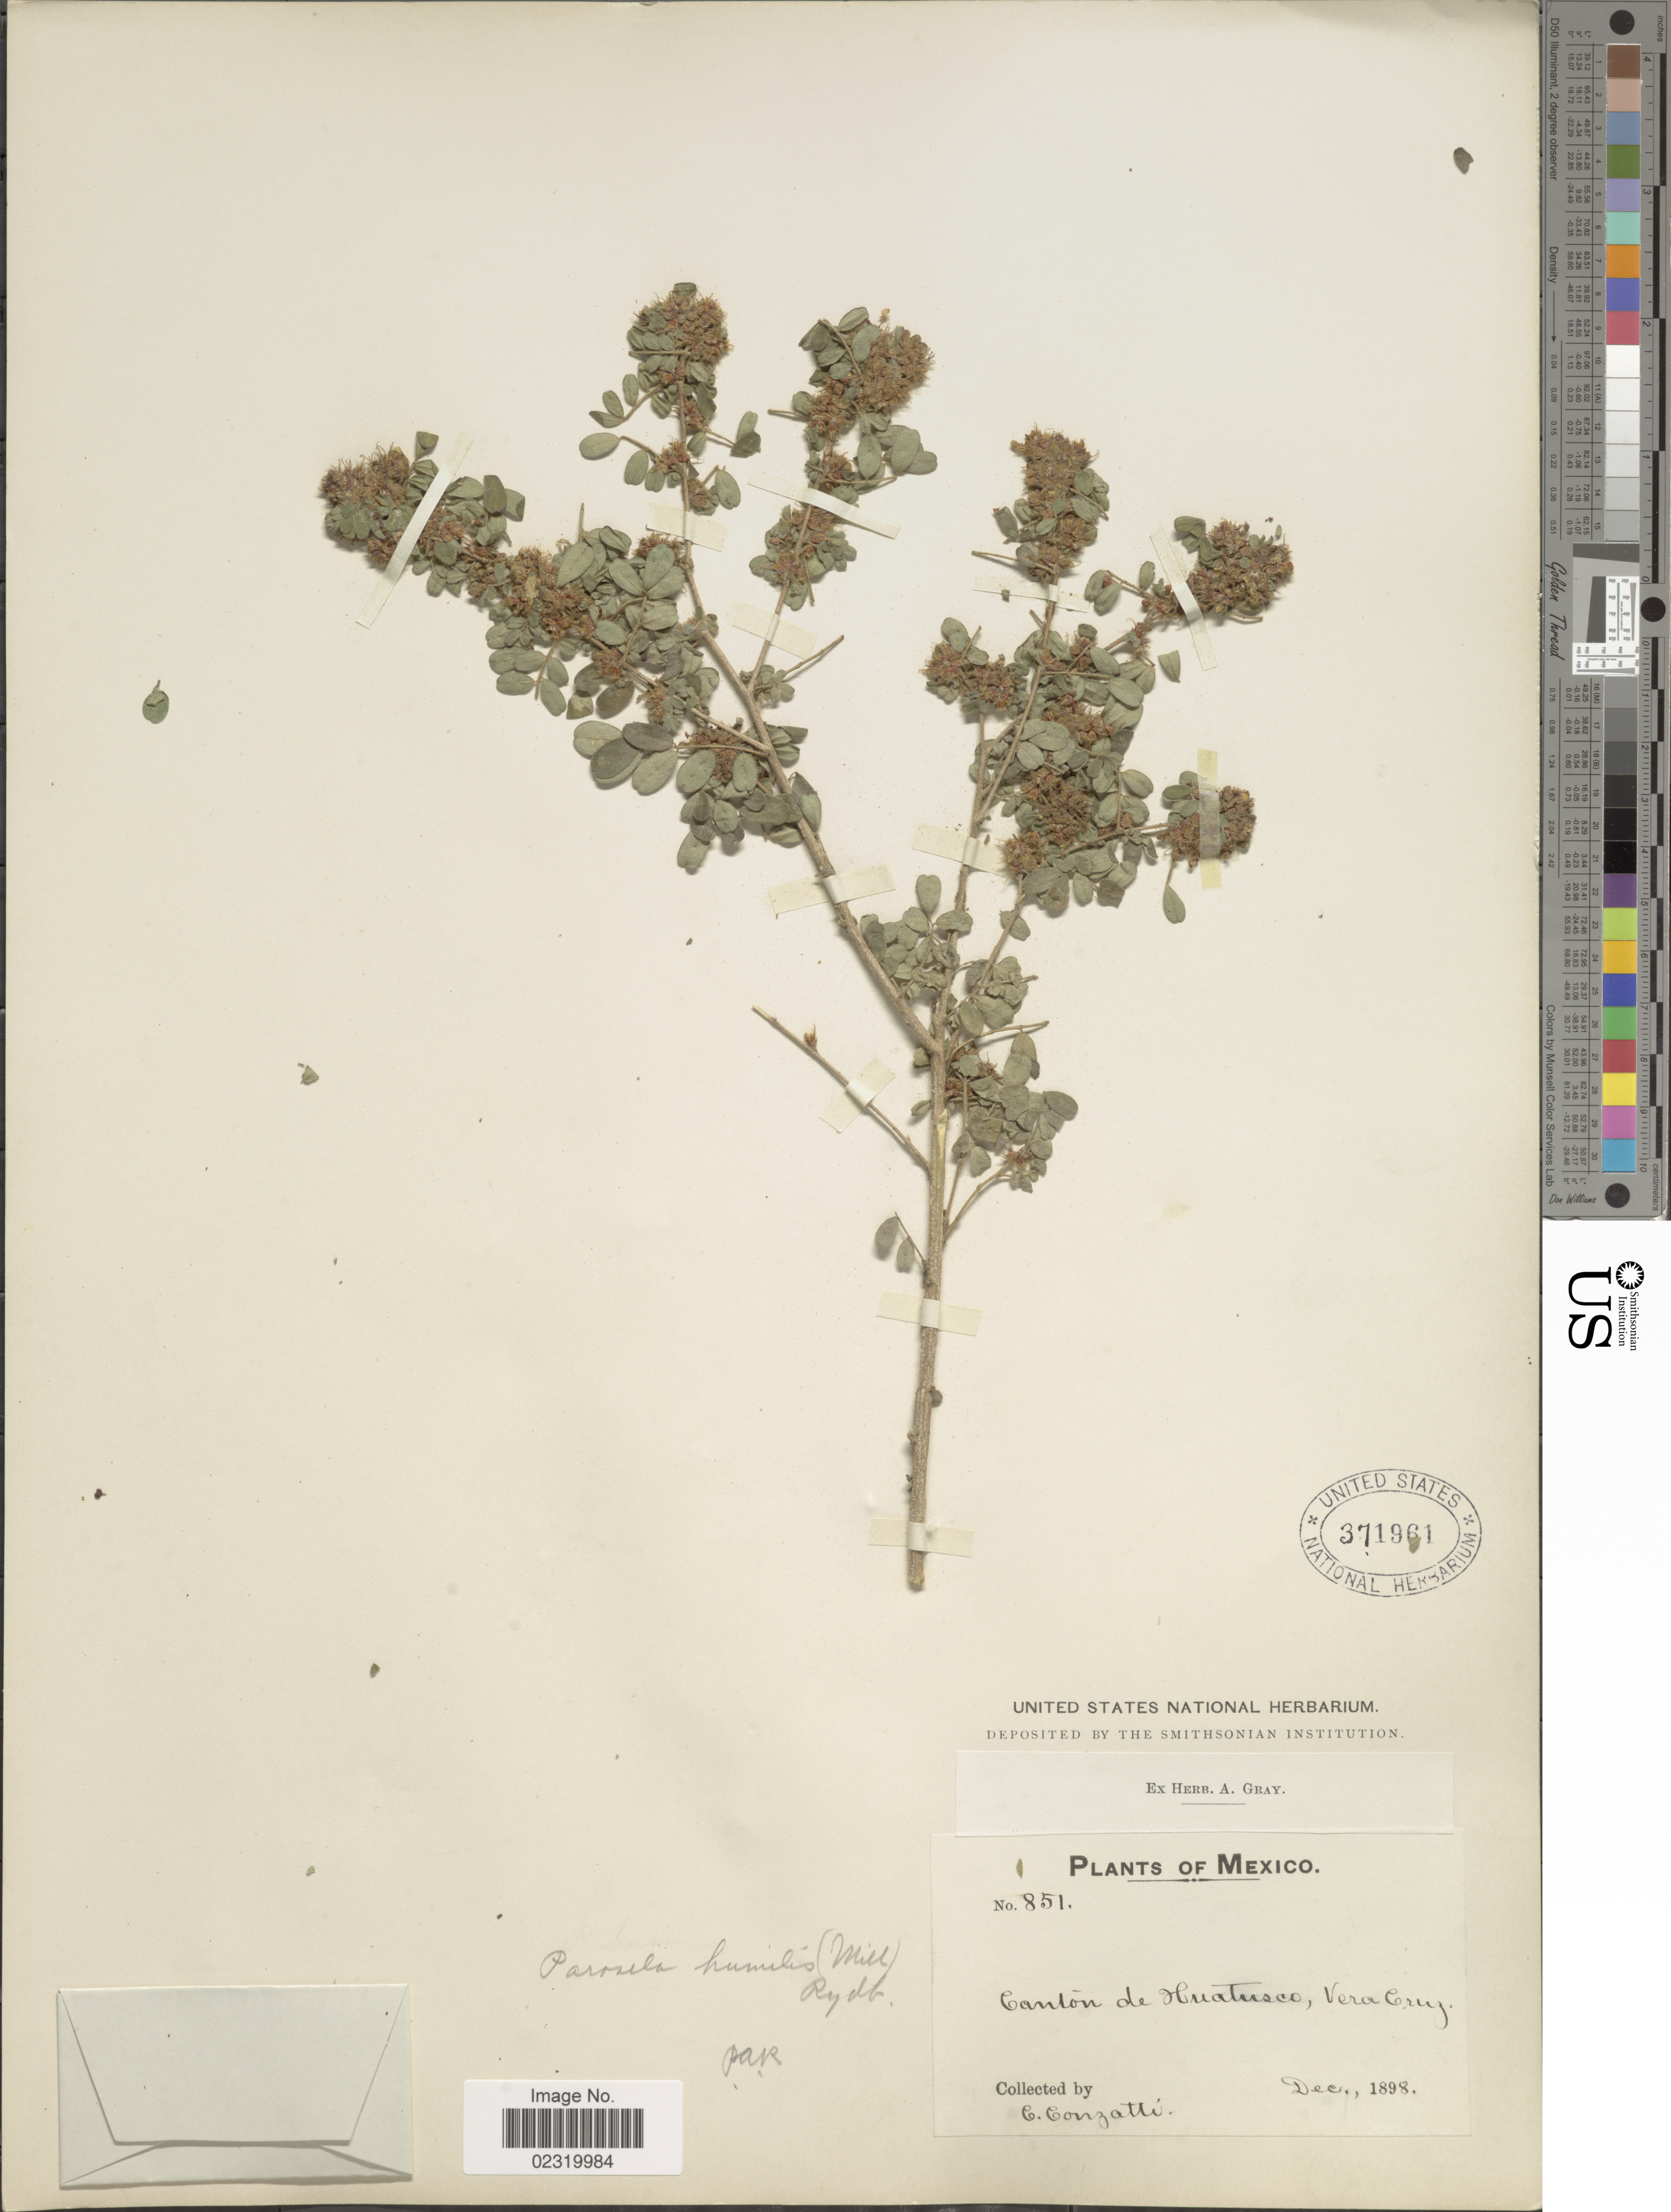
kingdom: Plantae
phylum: Tracheophyta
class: Magnoliopsida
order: Fabales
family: Fabaceae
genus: Dalea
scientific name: Dalea scandens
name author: (Mill.) R.T. Clausen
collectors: C. Conzatti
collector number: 851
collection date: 1898-12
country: Mexico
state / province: Veracruz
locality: Canton de Huatusco, Veracruz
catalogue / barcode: US 371961